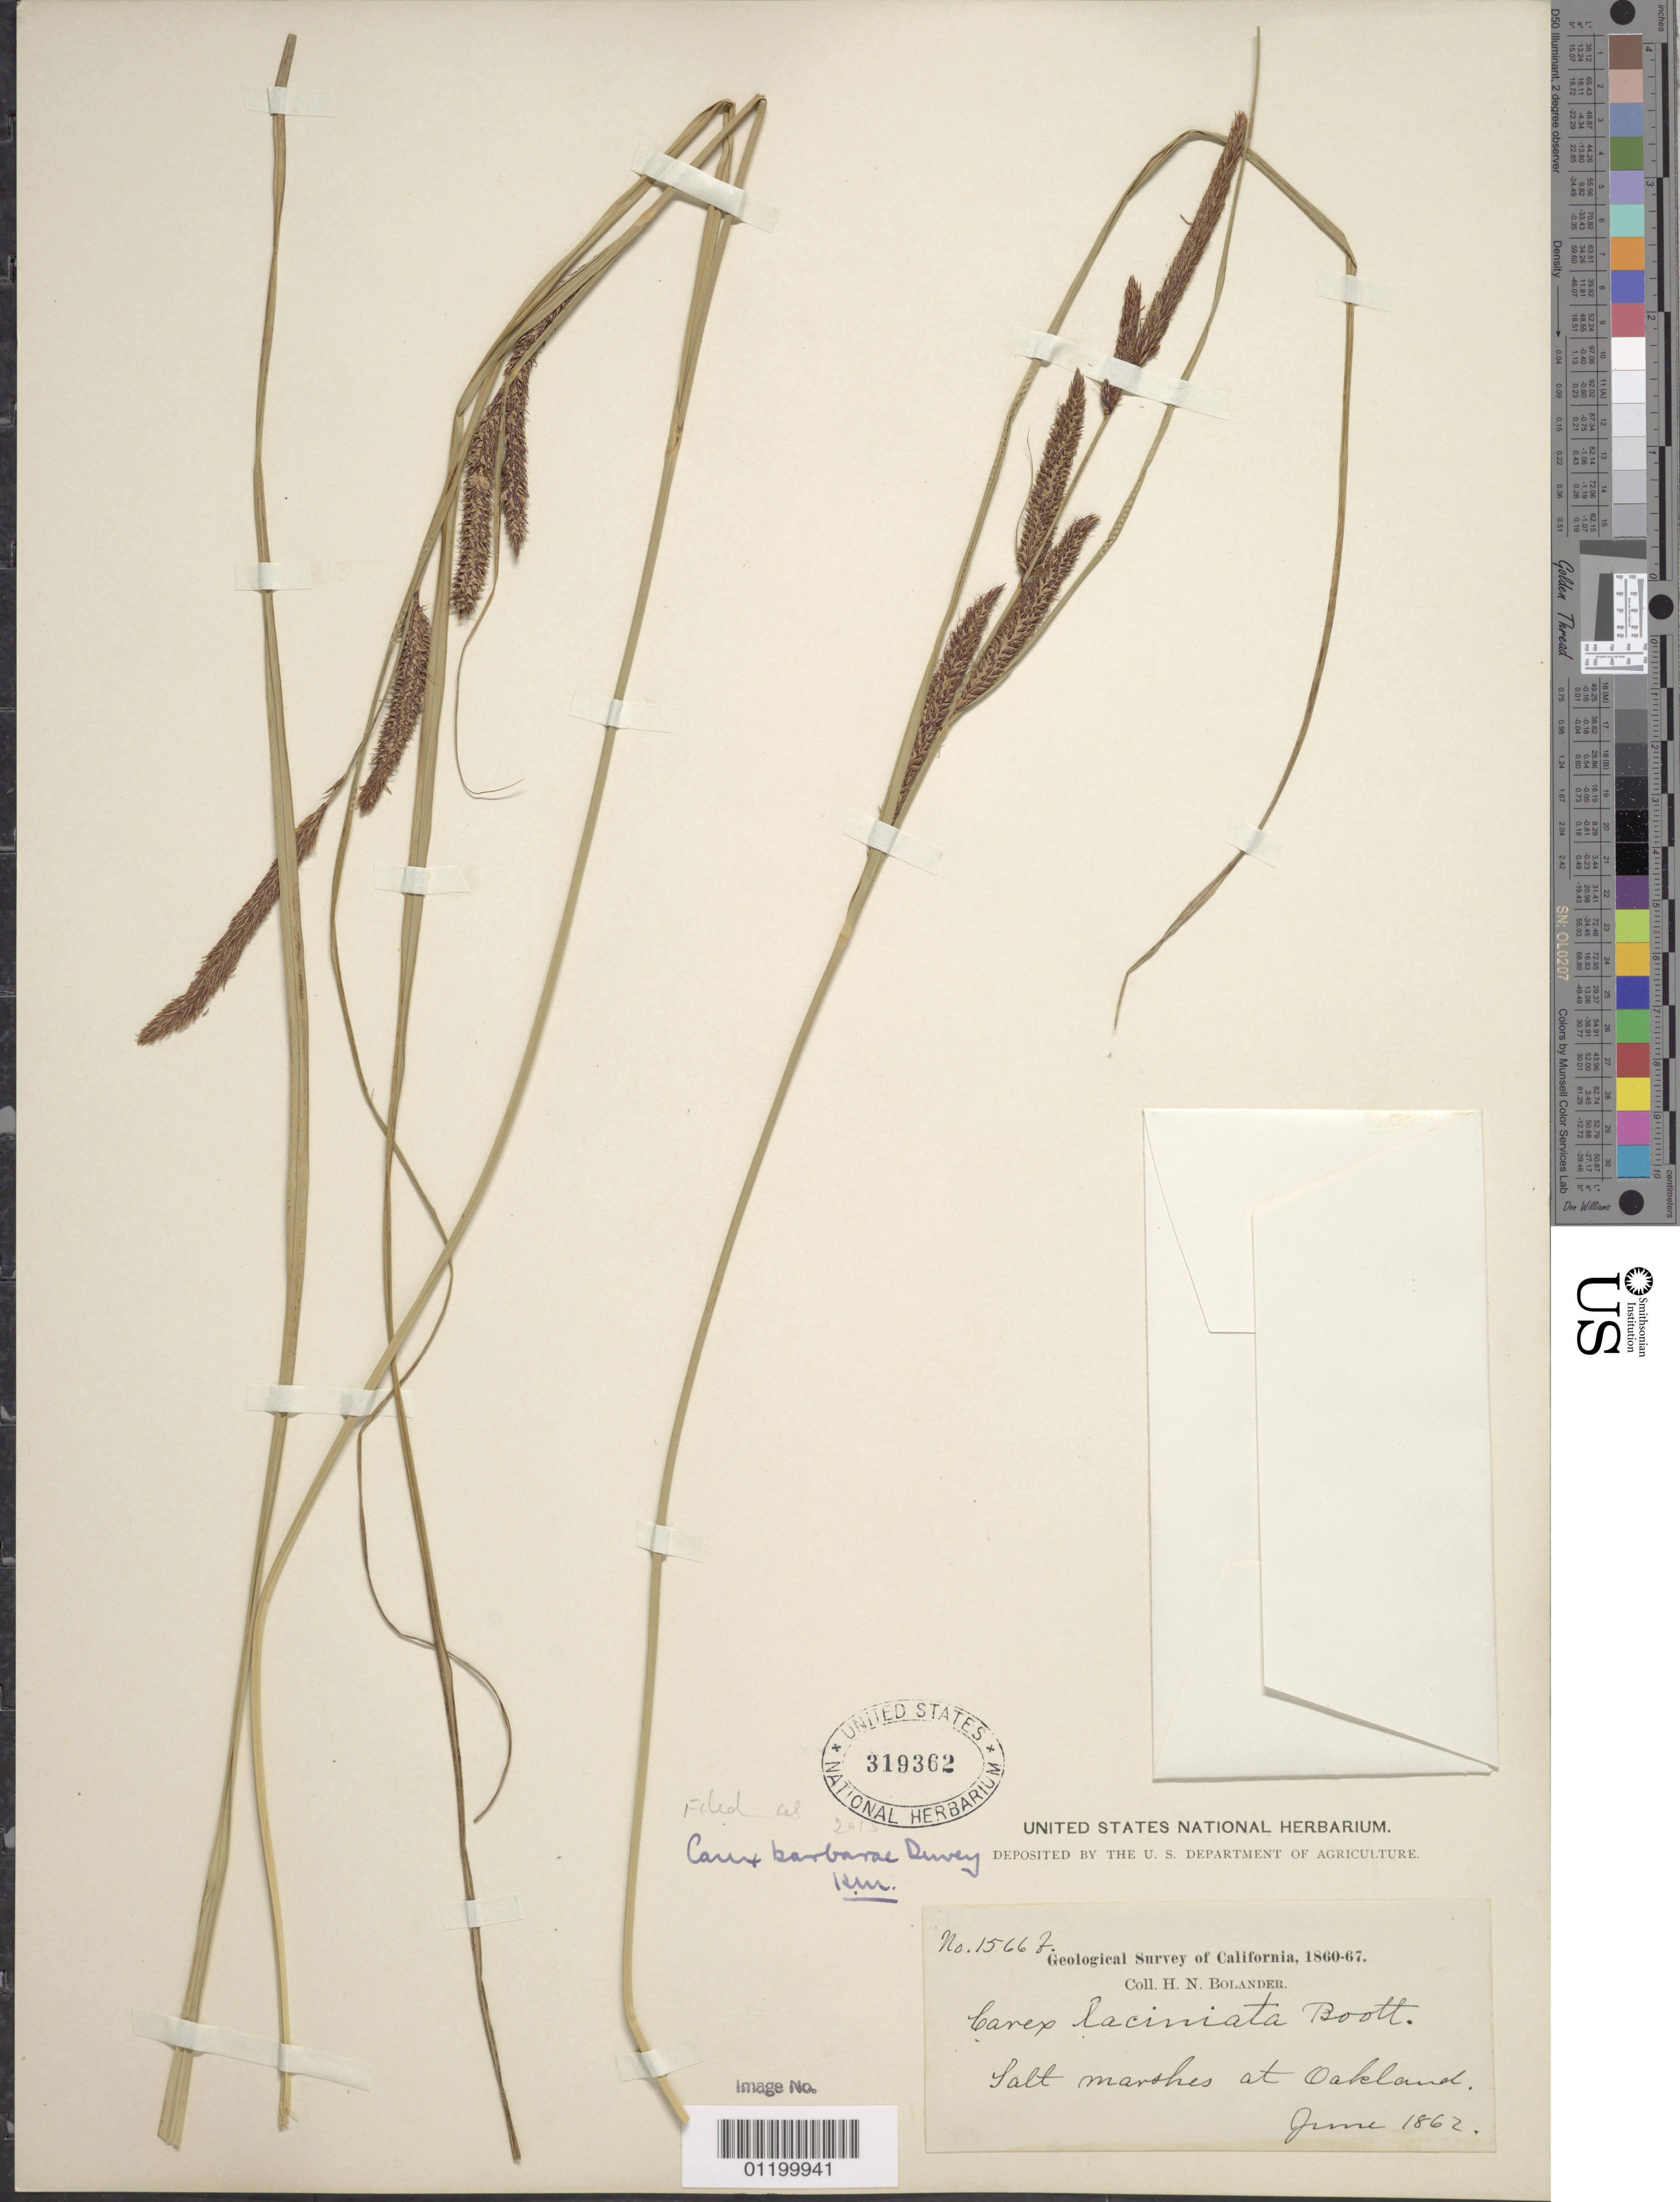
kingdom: Plantae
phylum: Tracheophyta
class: Liliopsida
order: Poales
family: Cyperaceae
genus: Carex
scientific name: Carex barbarae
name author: Dewey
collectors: H. Bolander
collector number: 1566 f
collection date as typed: Jun 1862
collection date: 1862-06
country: United States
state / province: California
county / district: Alameda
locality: Salt marshes at Oakland.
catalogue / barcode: US 319362